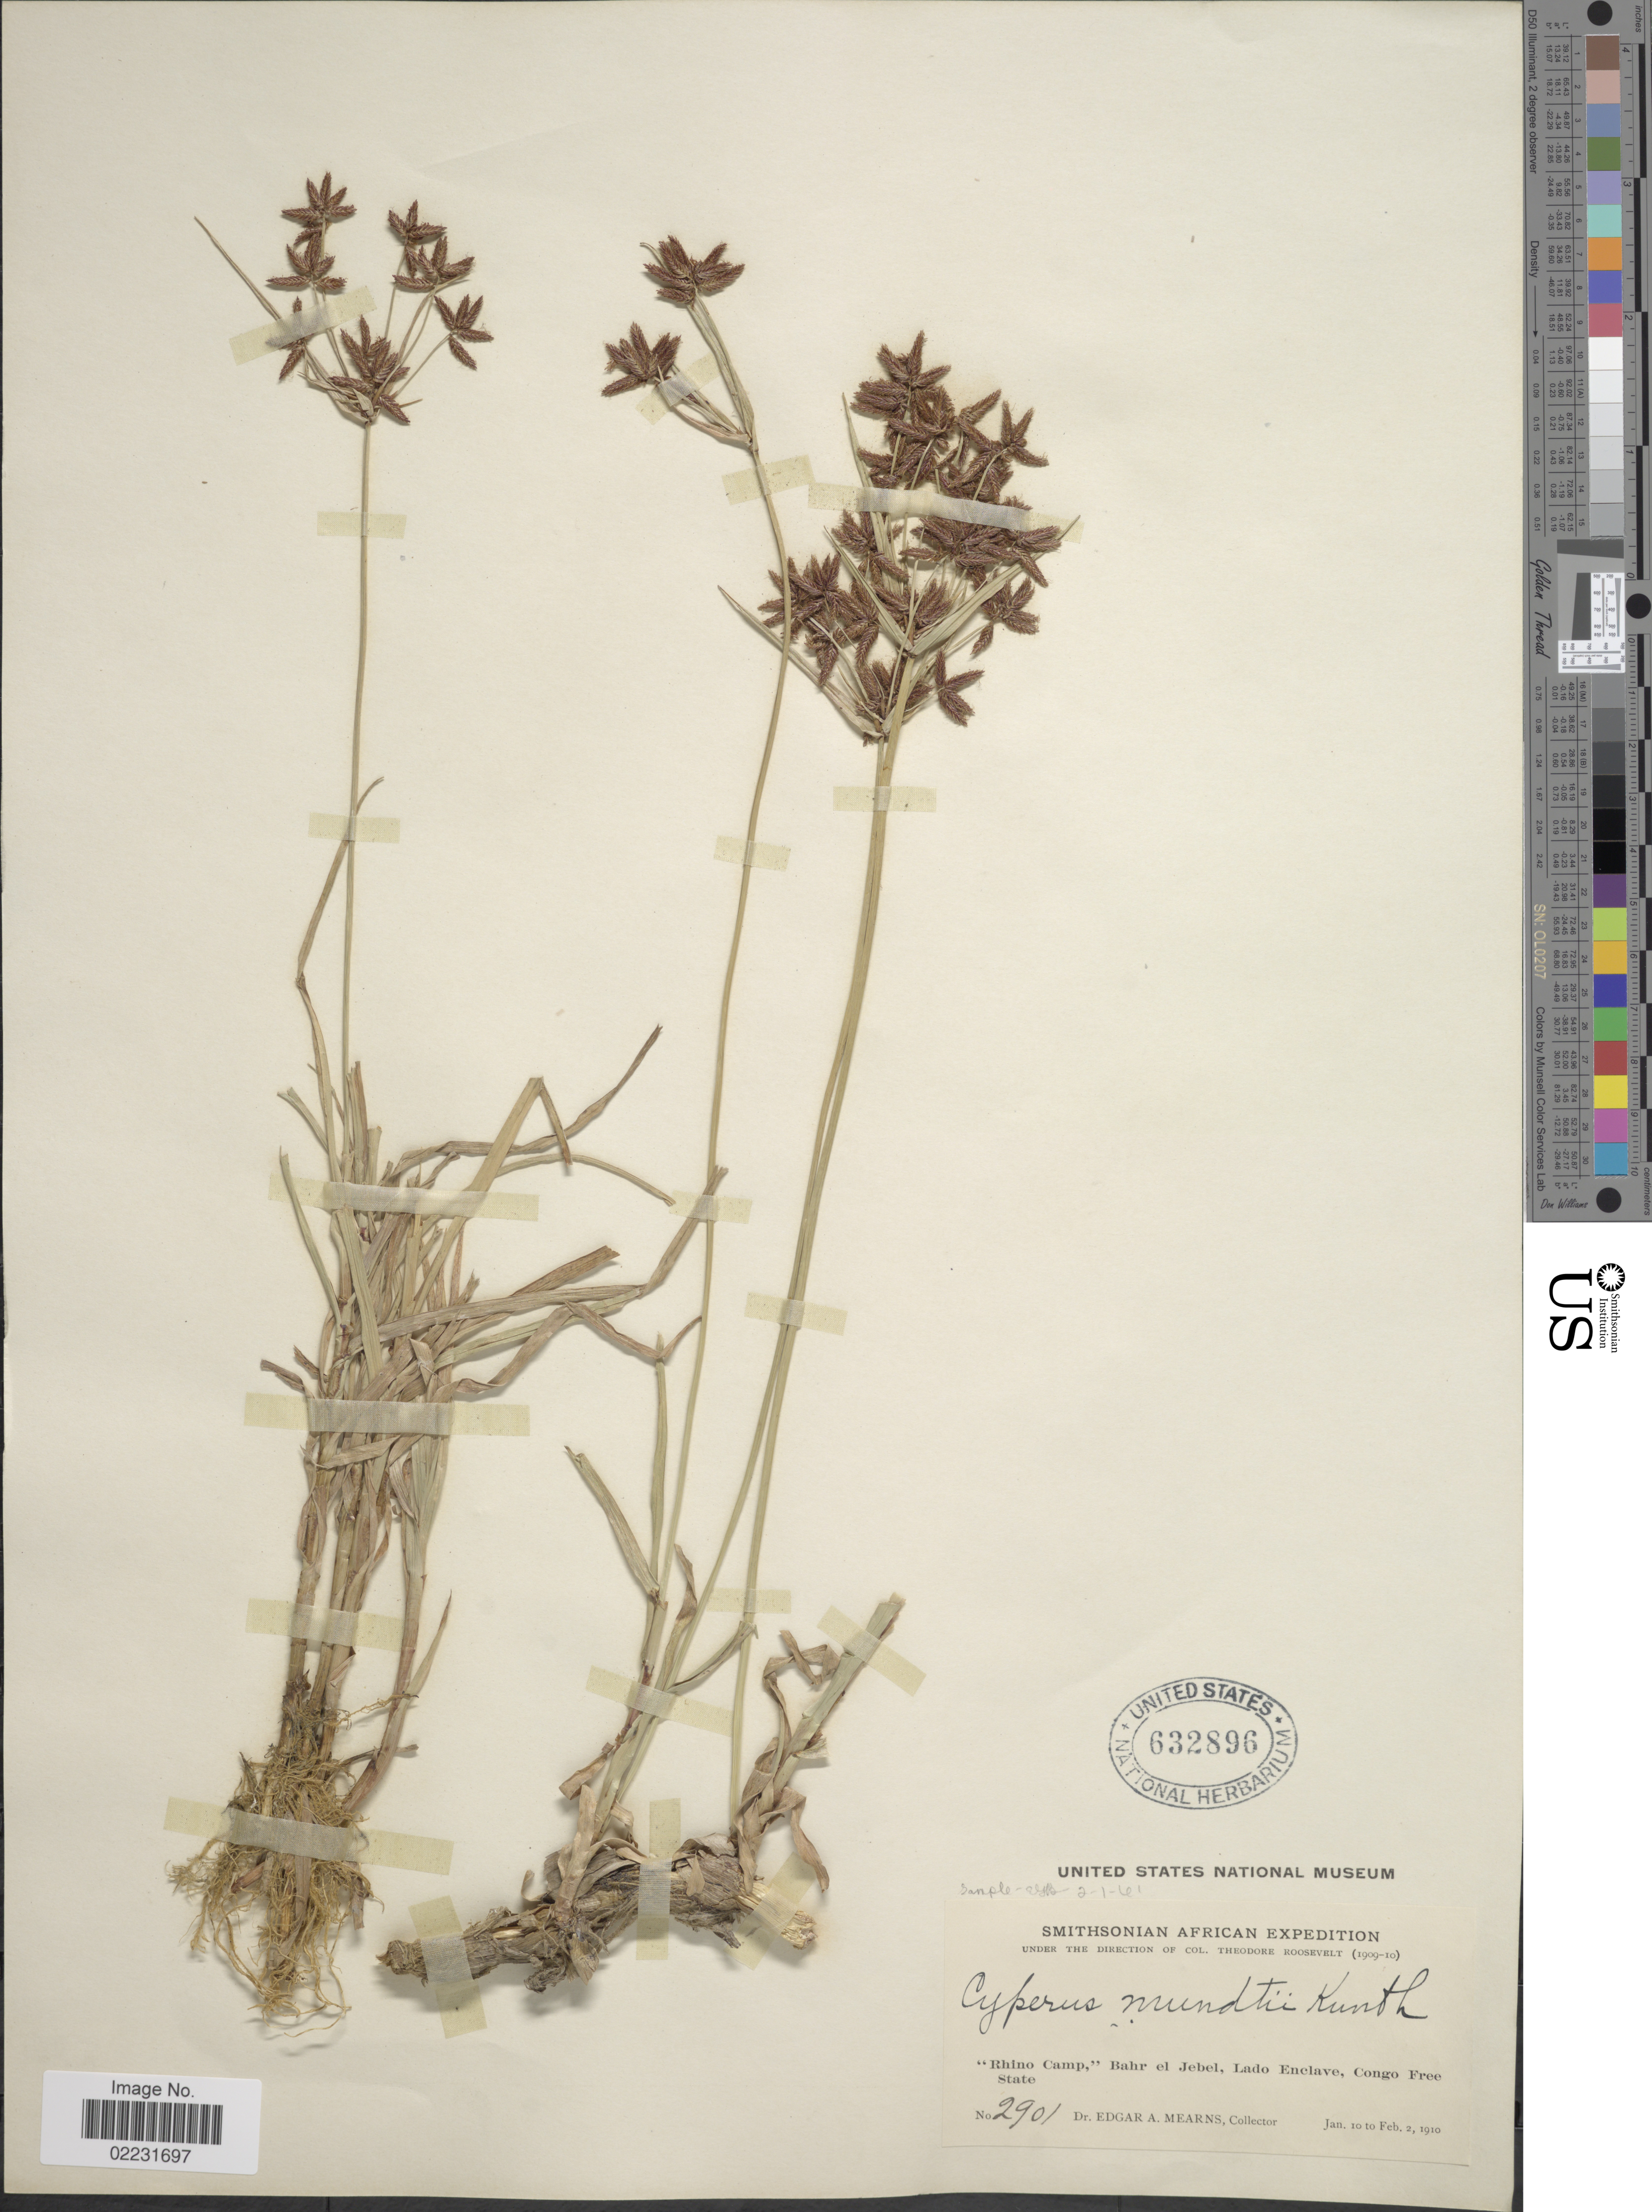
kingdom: Plantae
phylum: Tracheophyta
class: Liliopsida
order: Poales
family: Cyperaceae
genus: Cyperus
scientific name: Cyperus mundtii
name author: (Nees) Kunth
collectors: E. A. Mearns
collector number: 2901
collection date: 1910-01-10/1910-02-02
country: South Sudan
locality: Rhino Camp, Bahr el Jebel, Ladob Enclave, Congo Free State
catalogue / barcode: US 632896